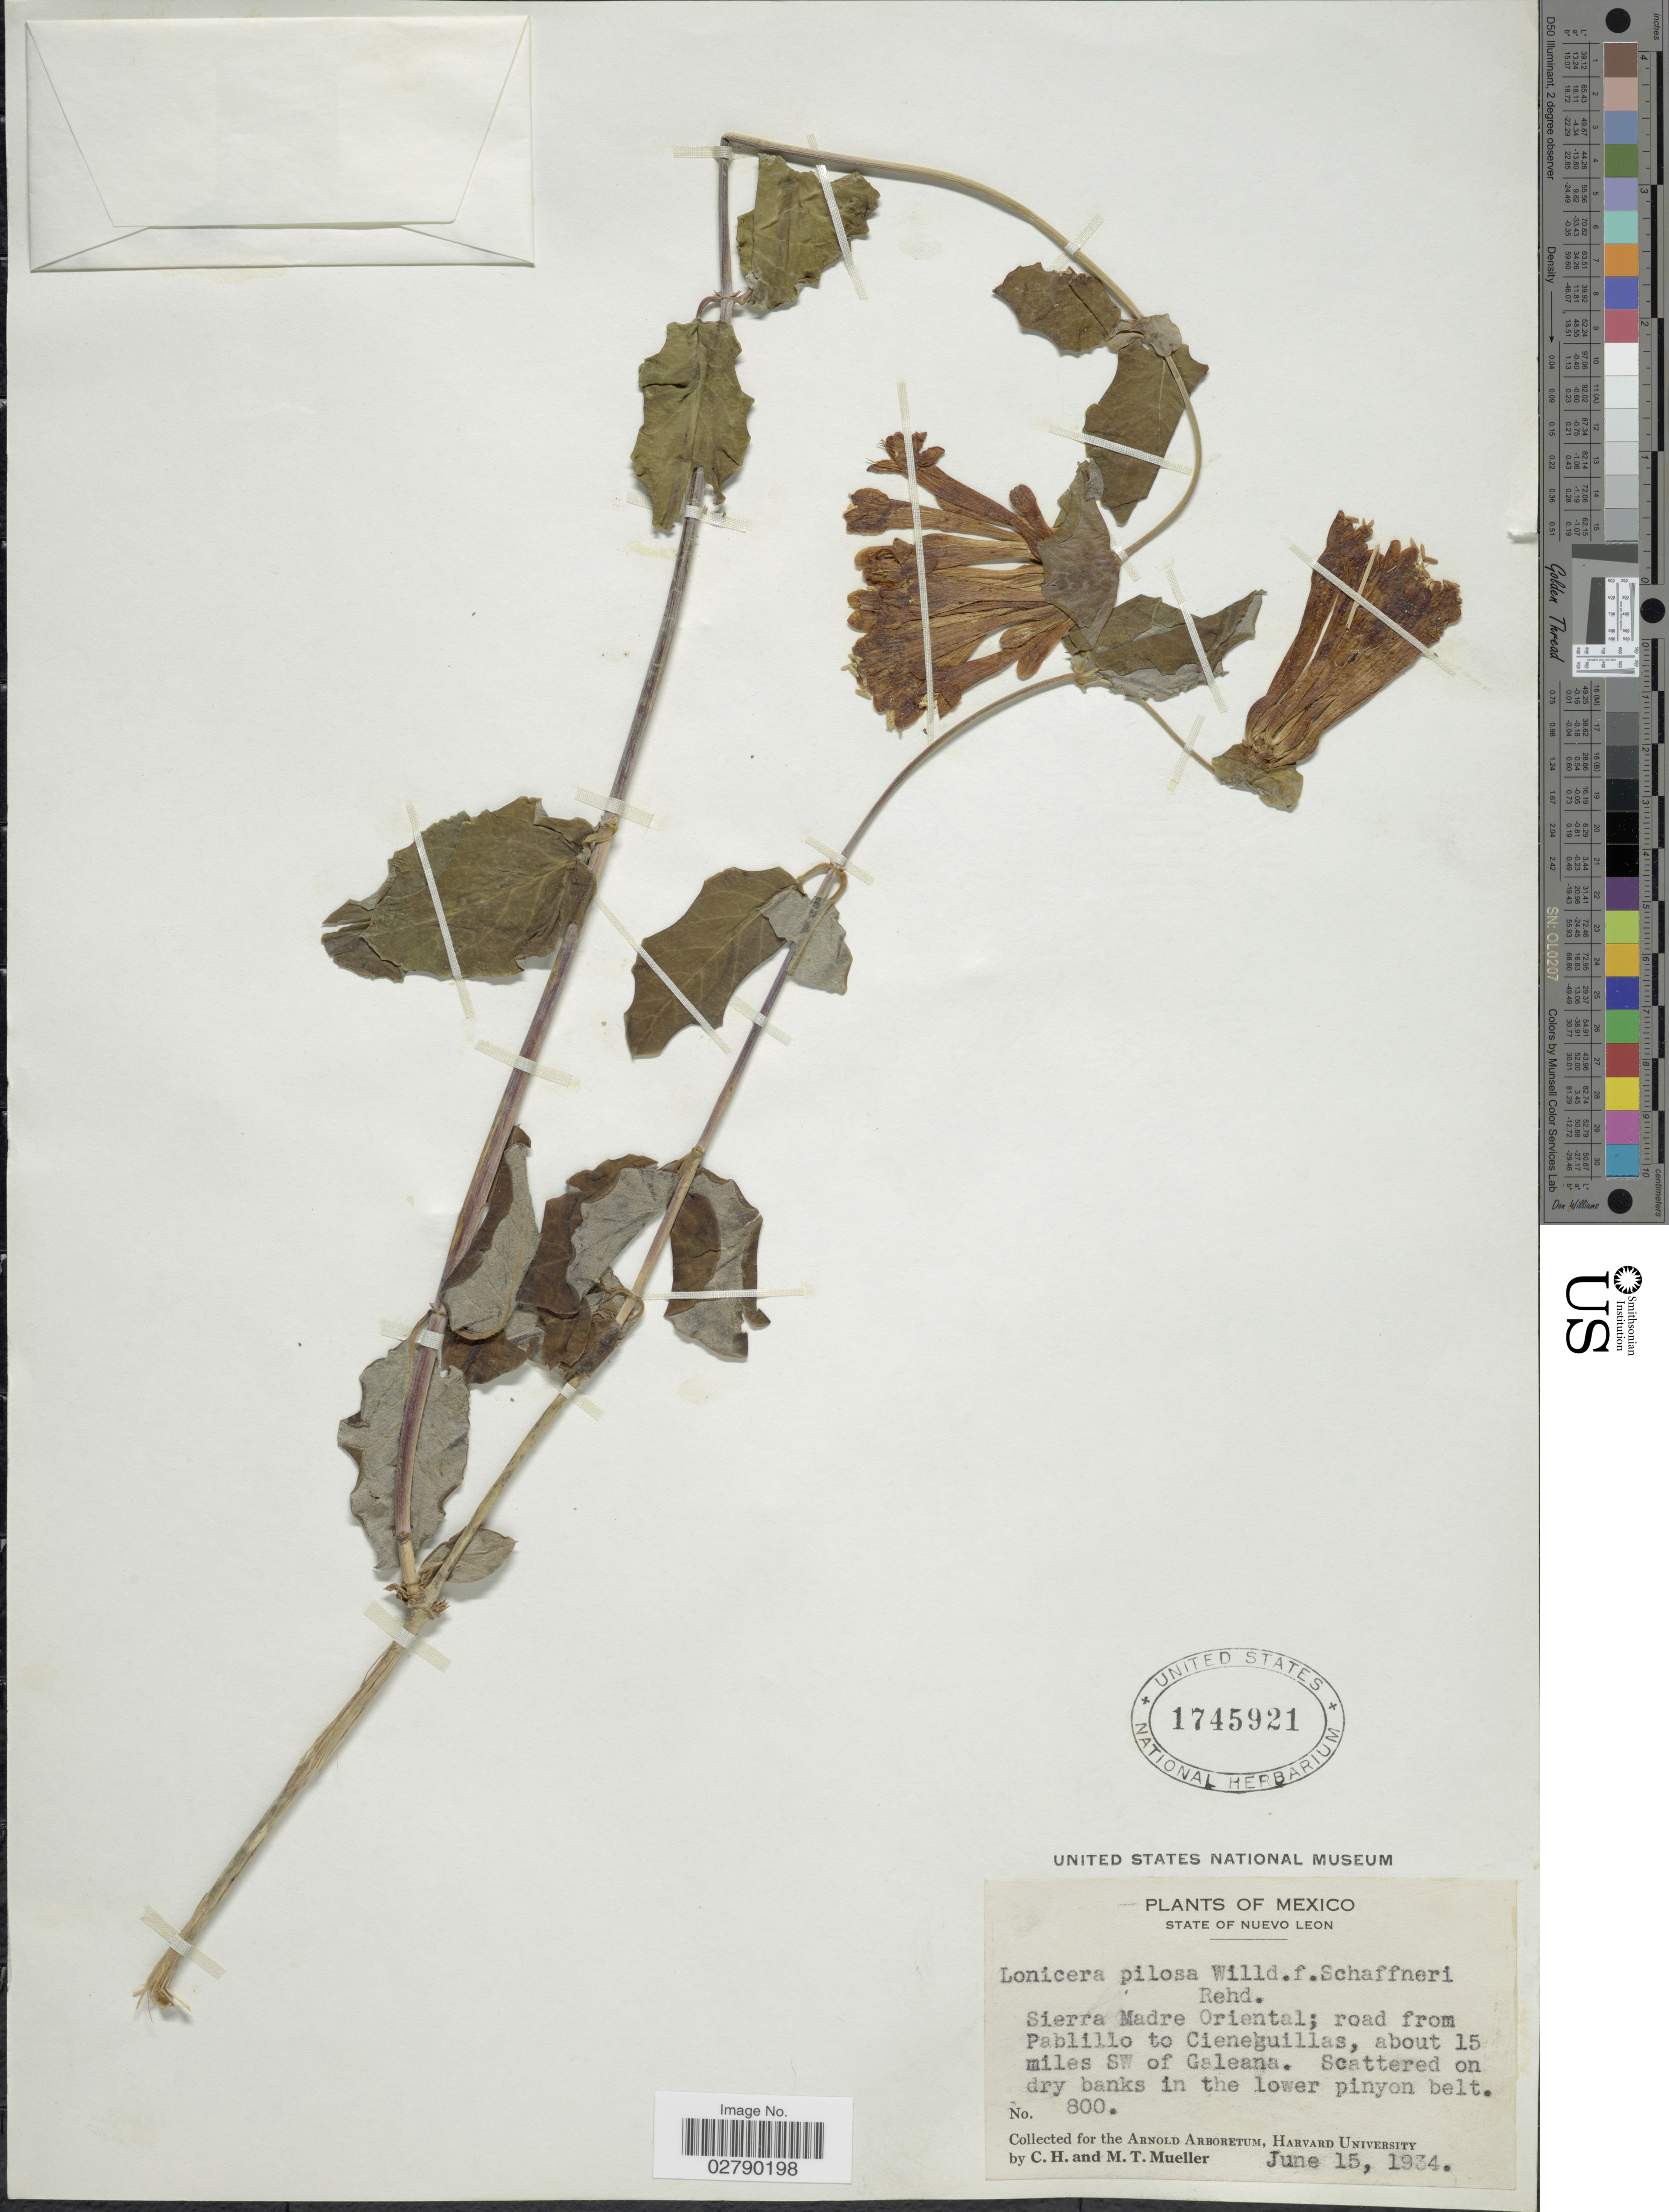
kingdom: Plantae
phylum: Tracheophyta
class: Magnoliopsida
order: Dipsacales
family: Caprifoliaceae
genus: Lonicera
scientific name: Lonicera pilosa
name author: Willd. ex Kunth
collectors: C. H. Mueller & M. Mueller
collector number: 800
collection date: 1934-06-15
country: Mexico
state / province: Nuevo León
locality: Sierra Madre Oriental; road from Pablillo to Cieneguillas, about 15 miles SW of Galeana.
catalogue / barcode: US 1745921